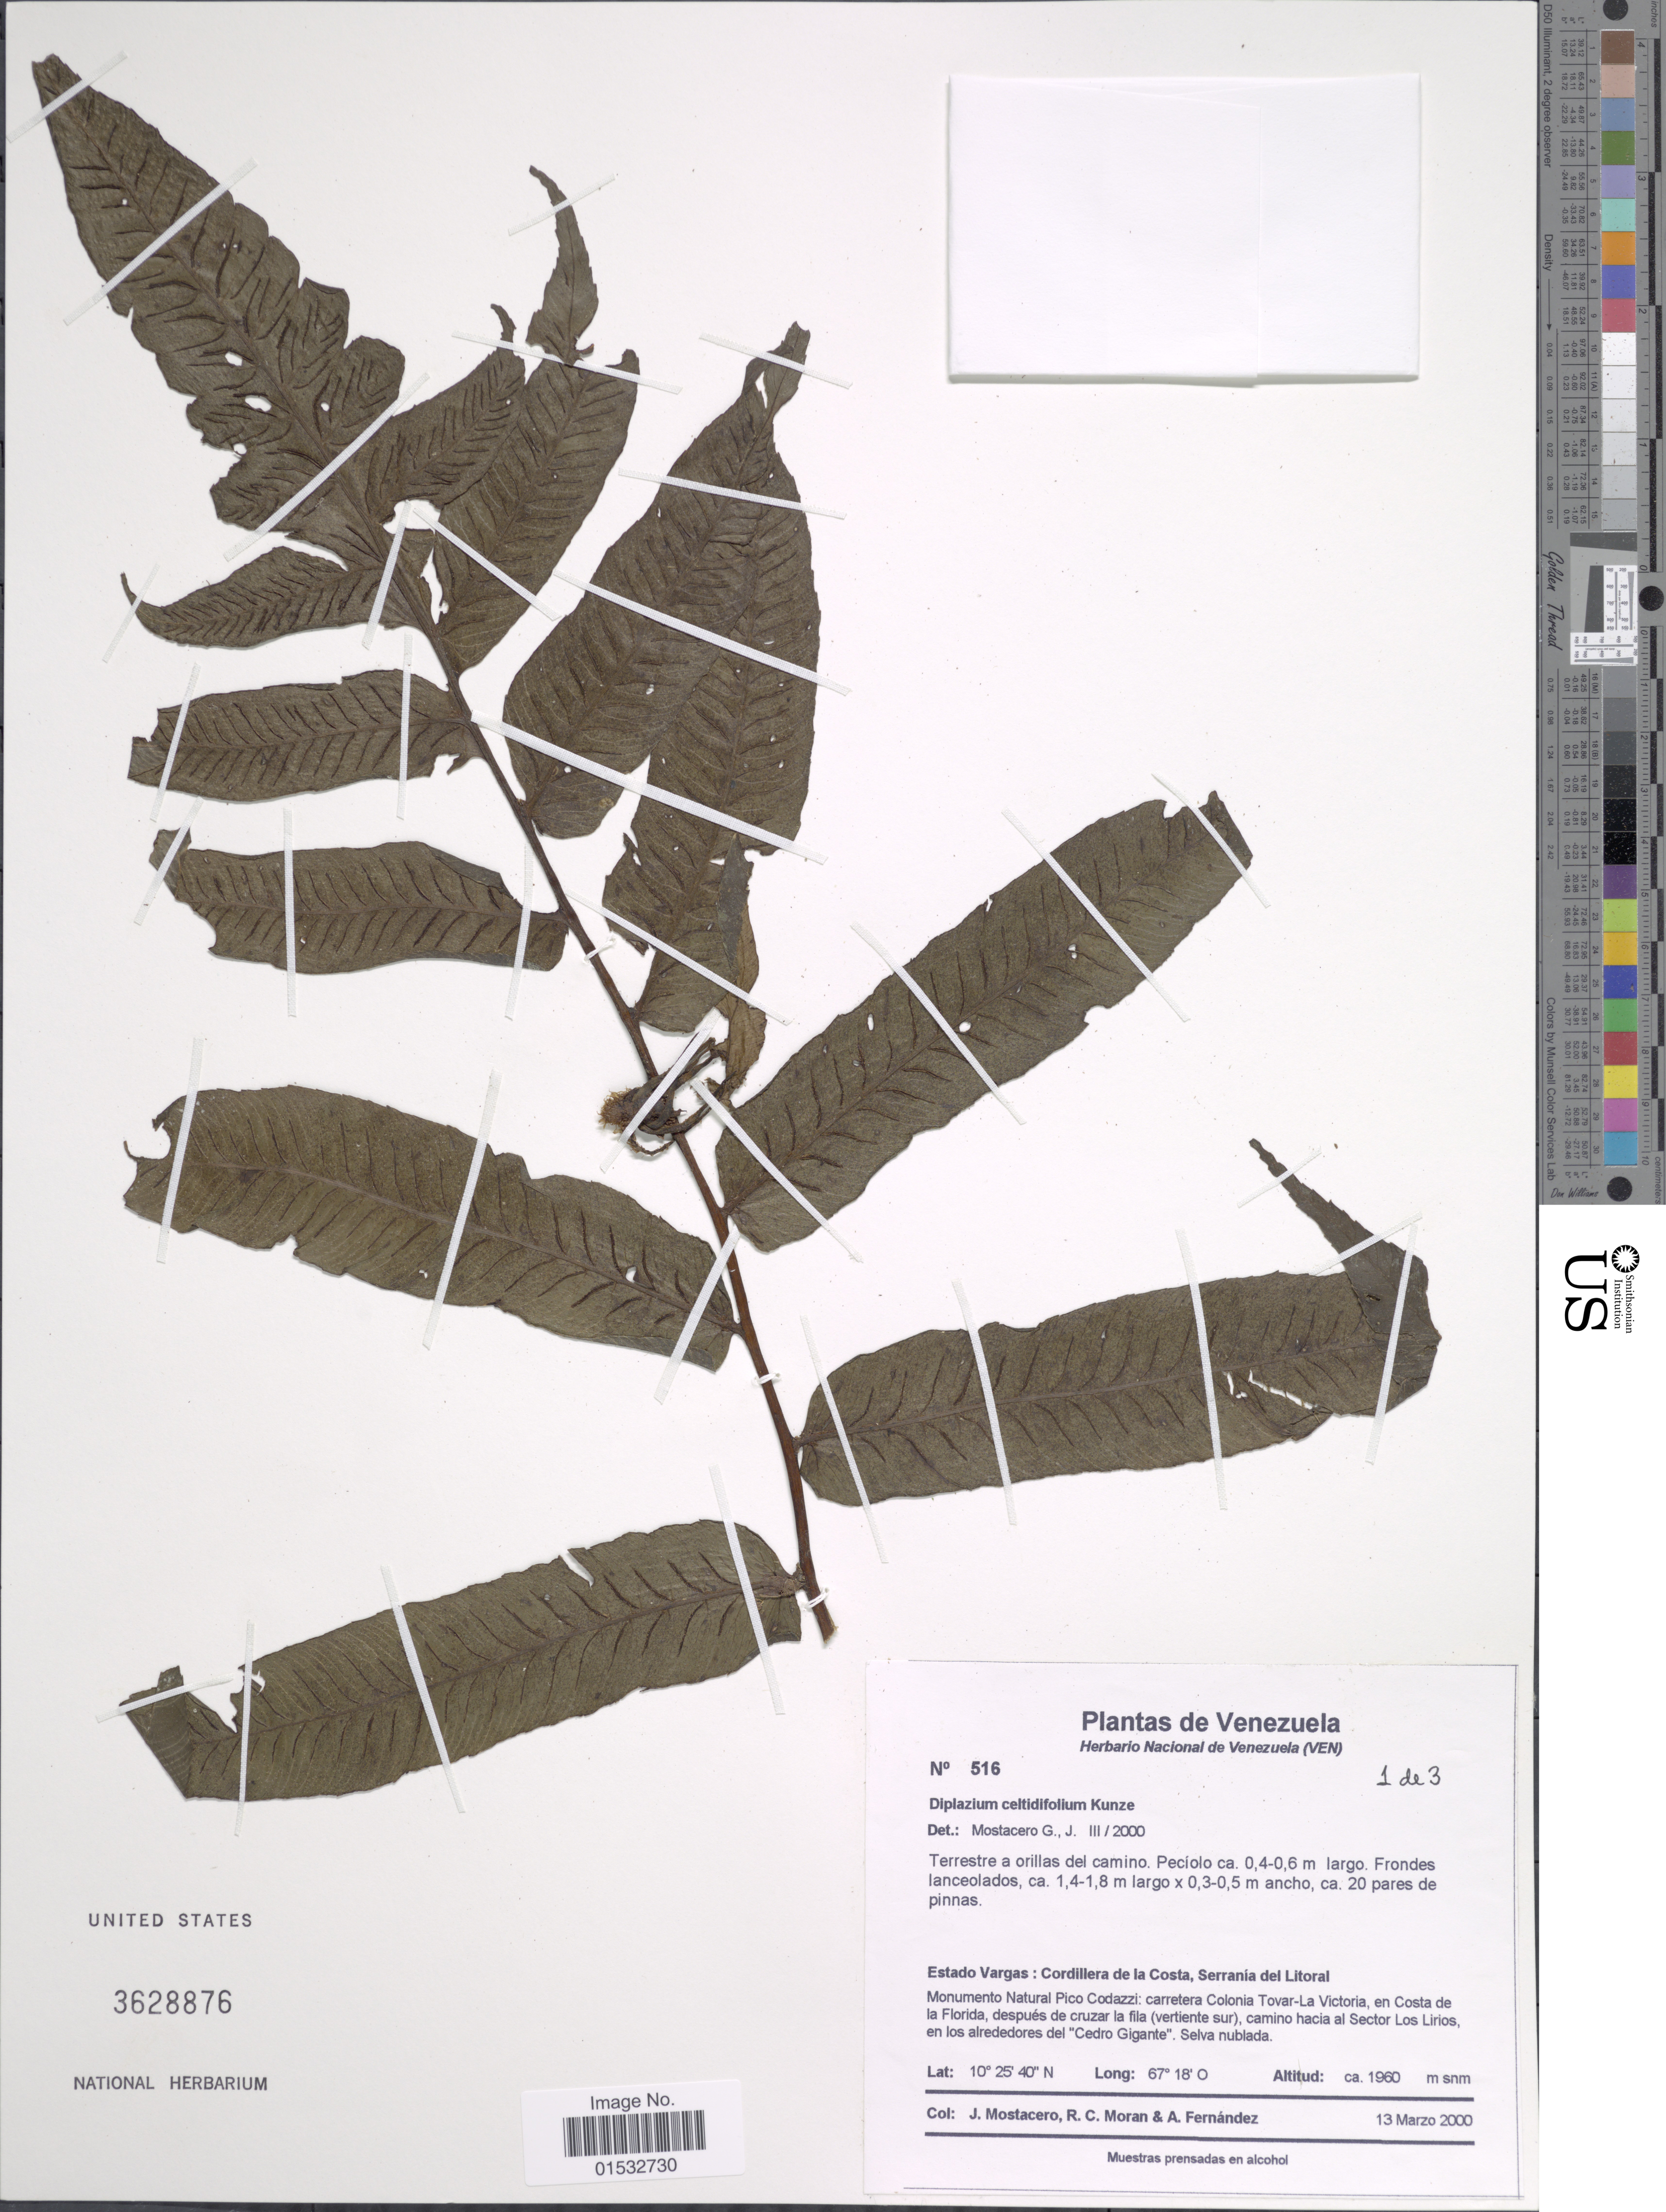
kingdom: Plantae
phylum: Tracheophyta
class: Polypodiopsida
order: Polypodiales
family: Athyriaceae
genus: Diplazium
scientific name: Diplazium celtidifolium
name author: Kunze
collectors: J. Mostacero, R. C. Moran & A. Fernández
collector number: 516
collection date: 2000-03-13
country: Venezuela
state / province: Vargas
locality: Cordillera de la Costa, Serranía del Litoral. Monumento Natural Pico Codazzi: carretera Colonia Tovar-La Victoria, en Costa de la Florida, después de cruzar la fila (vertiente sur), camino hacia al Sector Los Lirios en los alrededores del "Cedro Gigante". Selva nublada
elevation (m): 1960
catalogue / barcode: US 3628876